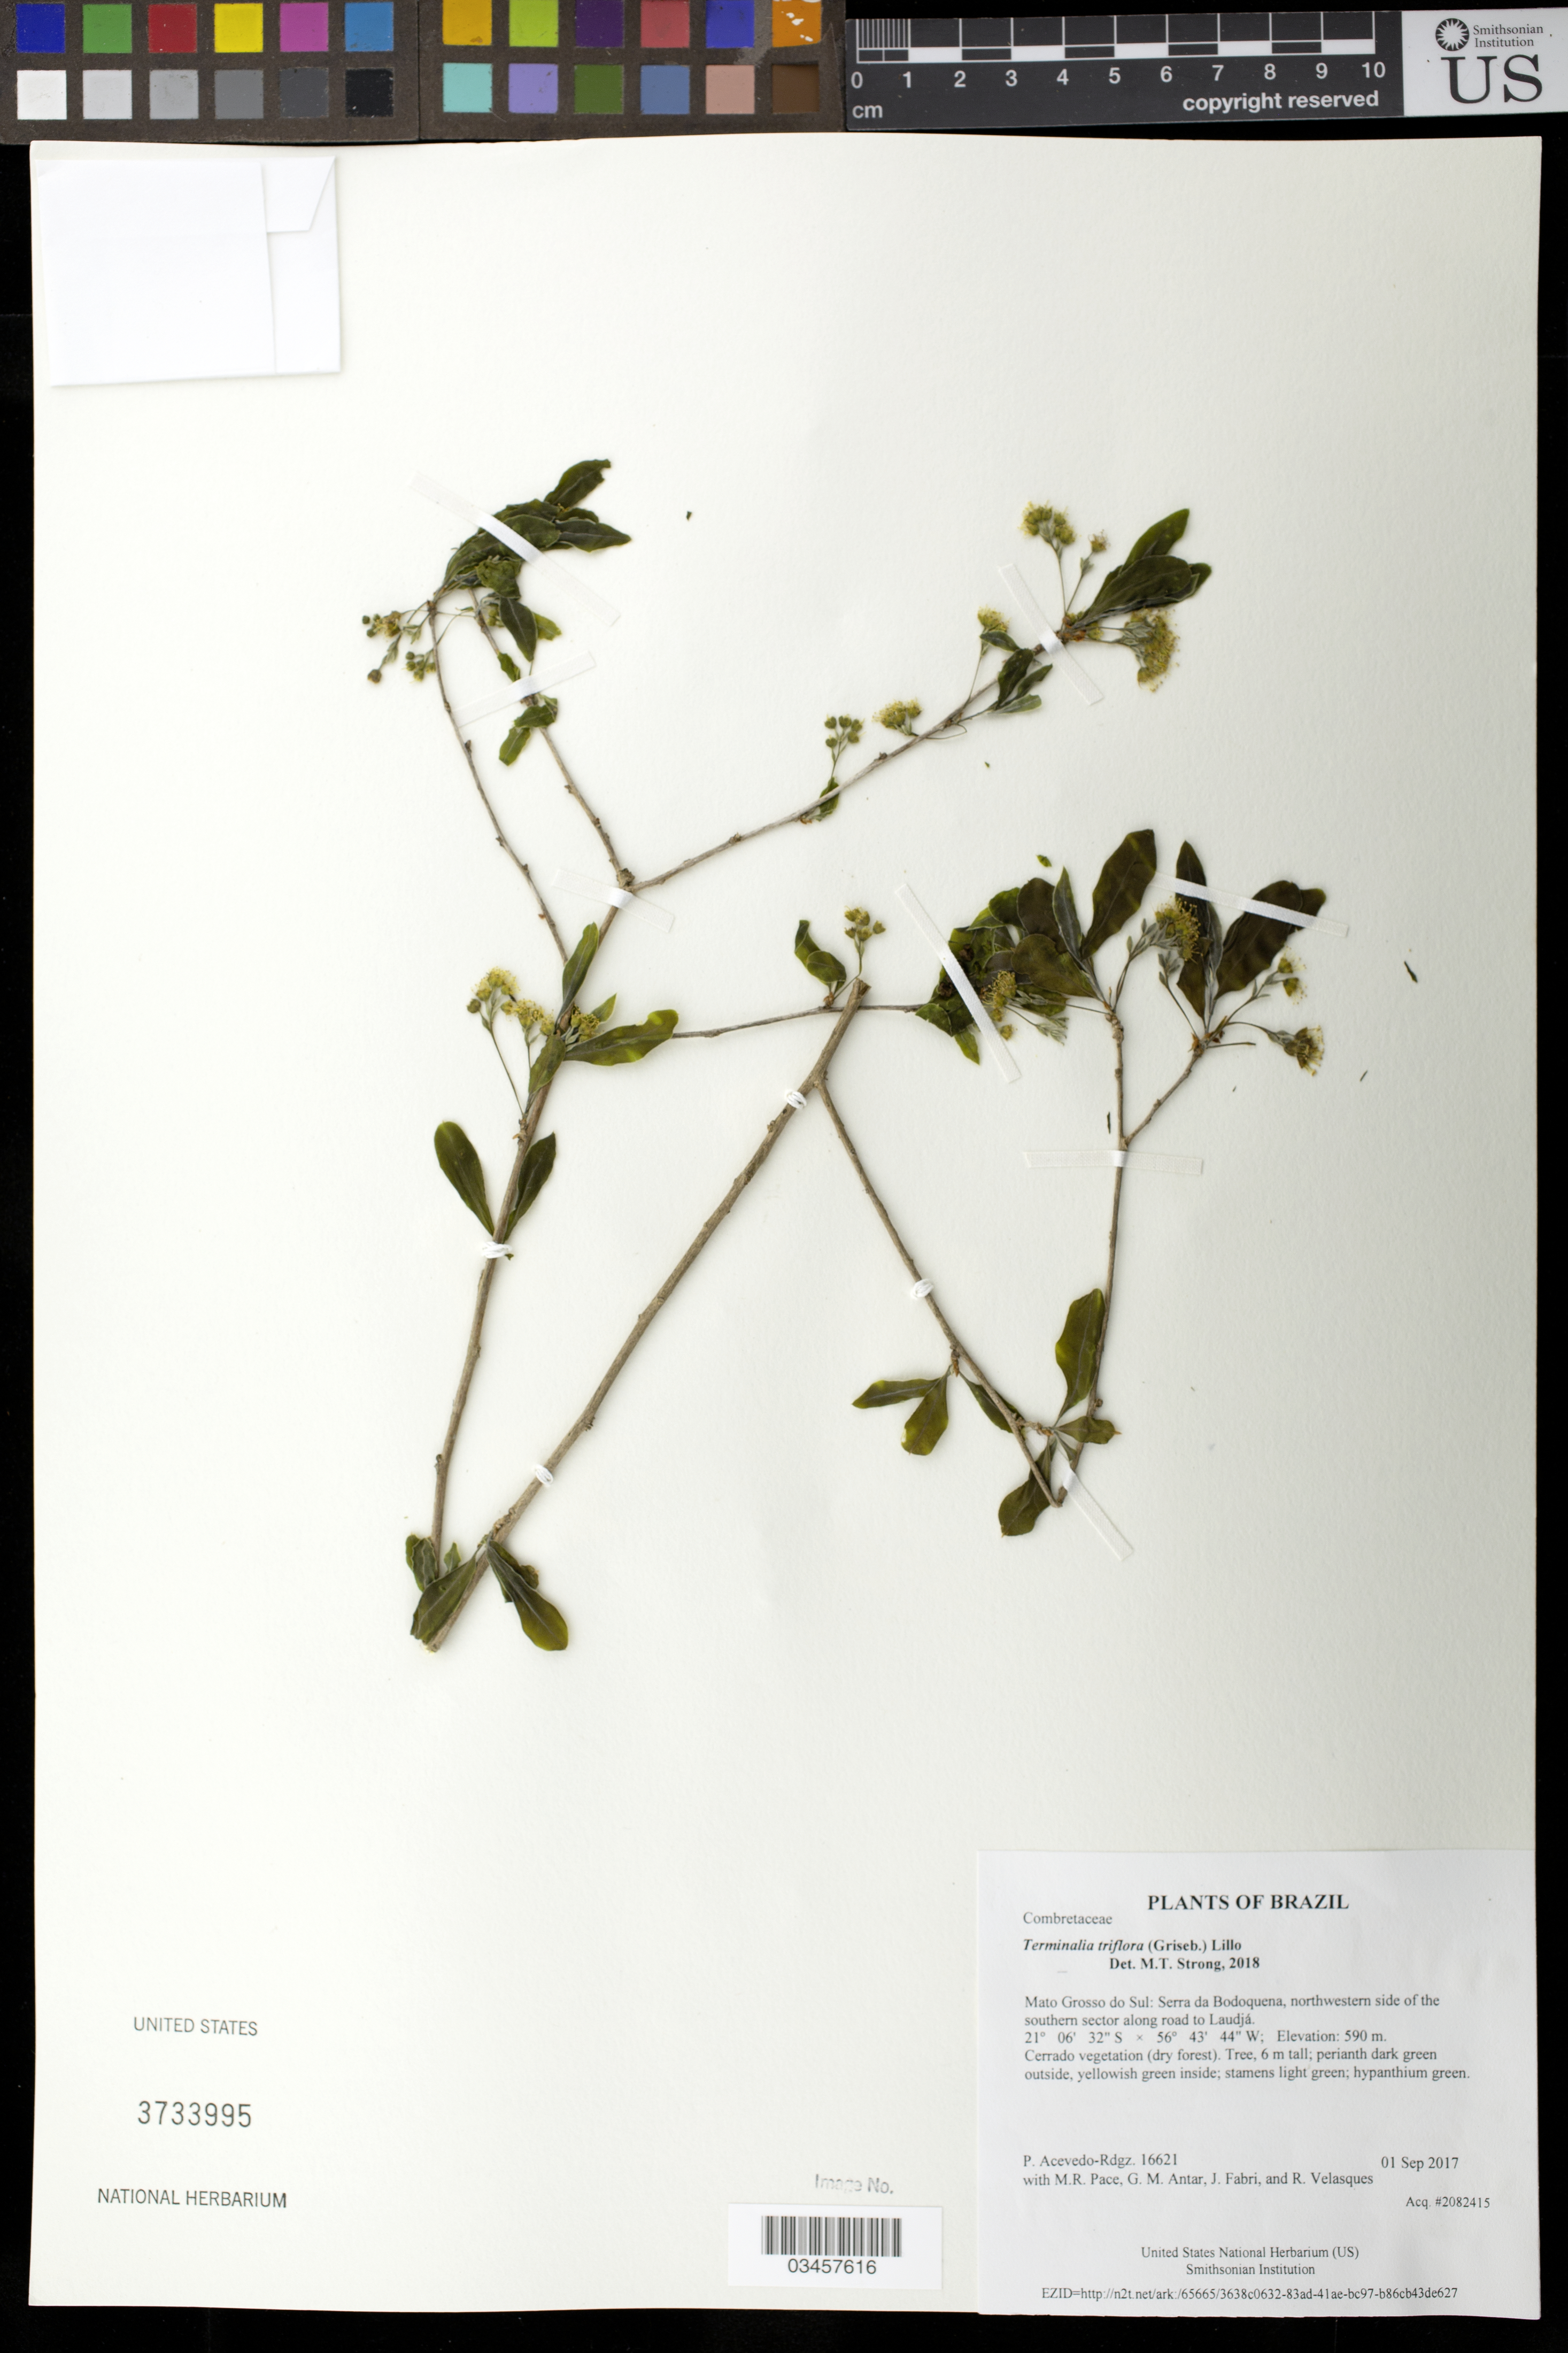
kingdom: Plantae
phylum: Tracheophyta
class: Magnoliopsida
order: Myrtales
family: Combretaceae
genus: Terminalia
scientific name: Terminalia triflora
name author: (Griseb.) Lillo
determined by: Strong, Mark T., (BOT), Smithsonian Institution - National Museum of Natural History (UNITED STATES)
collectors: P. Acevedo-Rodr., M. R. Pace, G. M. Antar, J. Fabri & R. Velasques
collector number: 16621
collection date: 2017-09-01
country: Brazil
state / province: Mato Grosso do Sul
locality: Serra da Bodoquena, northwestern side of the southern sector along road to Laudjá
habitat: Cerrado vegetation (dry forest)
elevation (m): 590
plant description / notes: US, NY, MO, K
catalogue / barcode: US 3733995